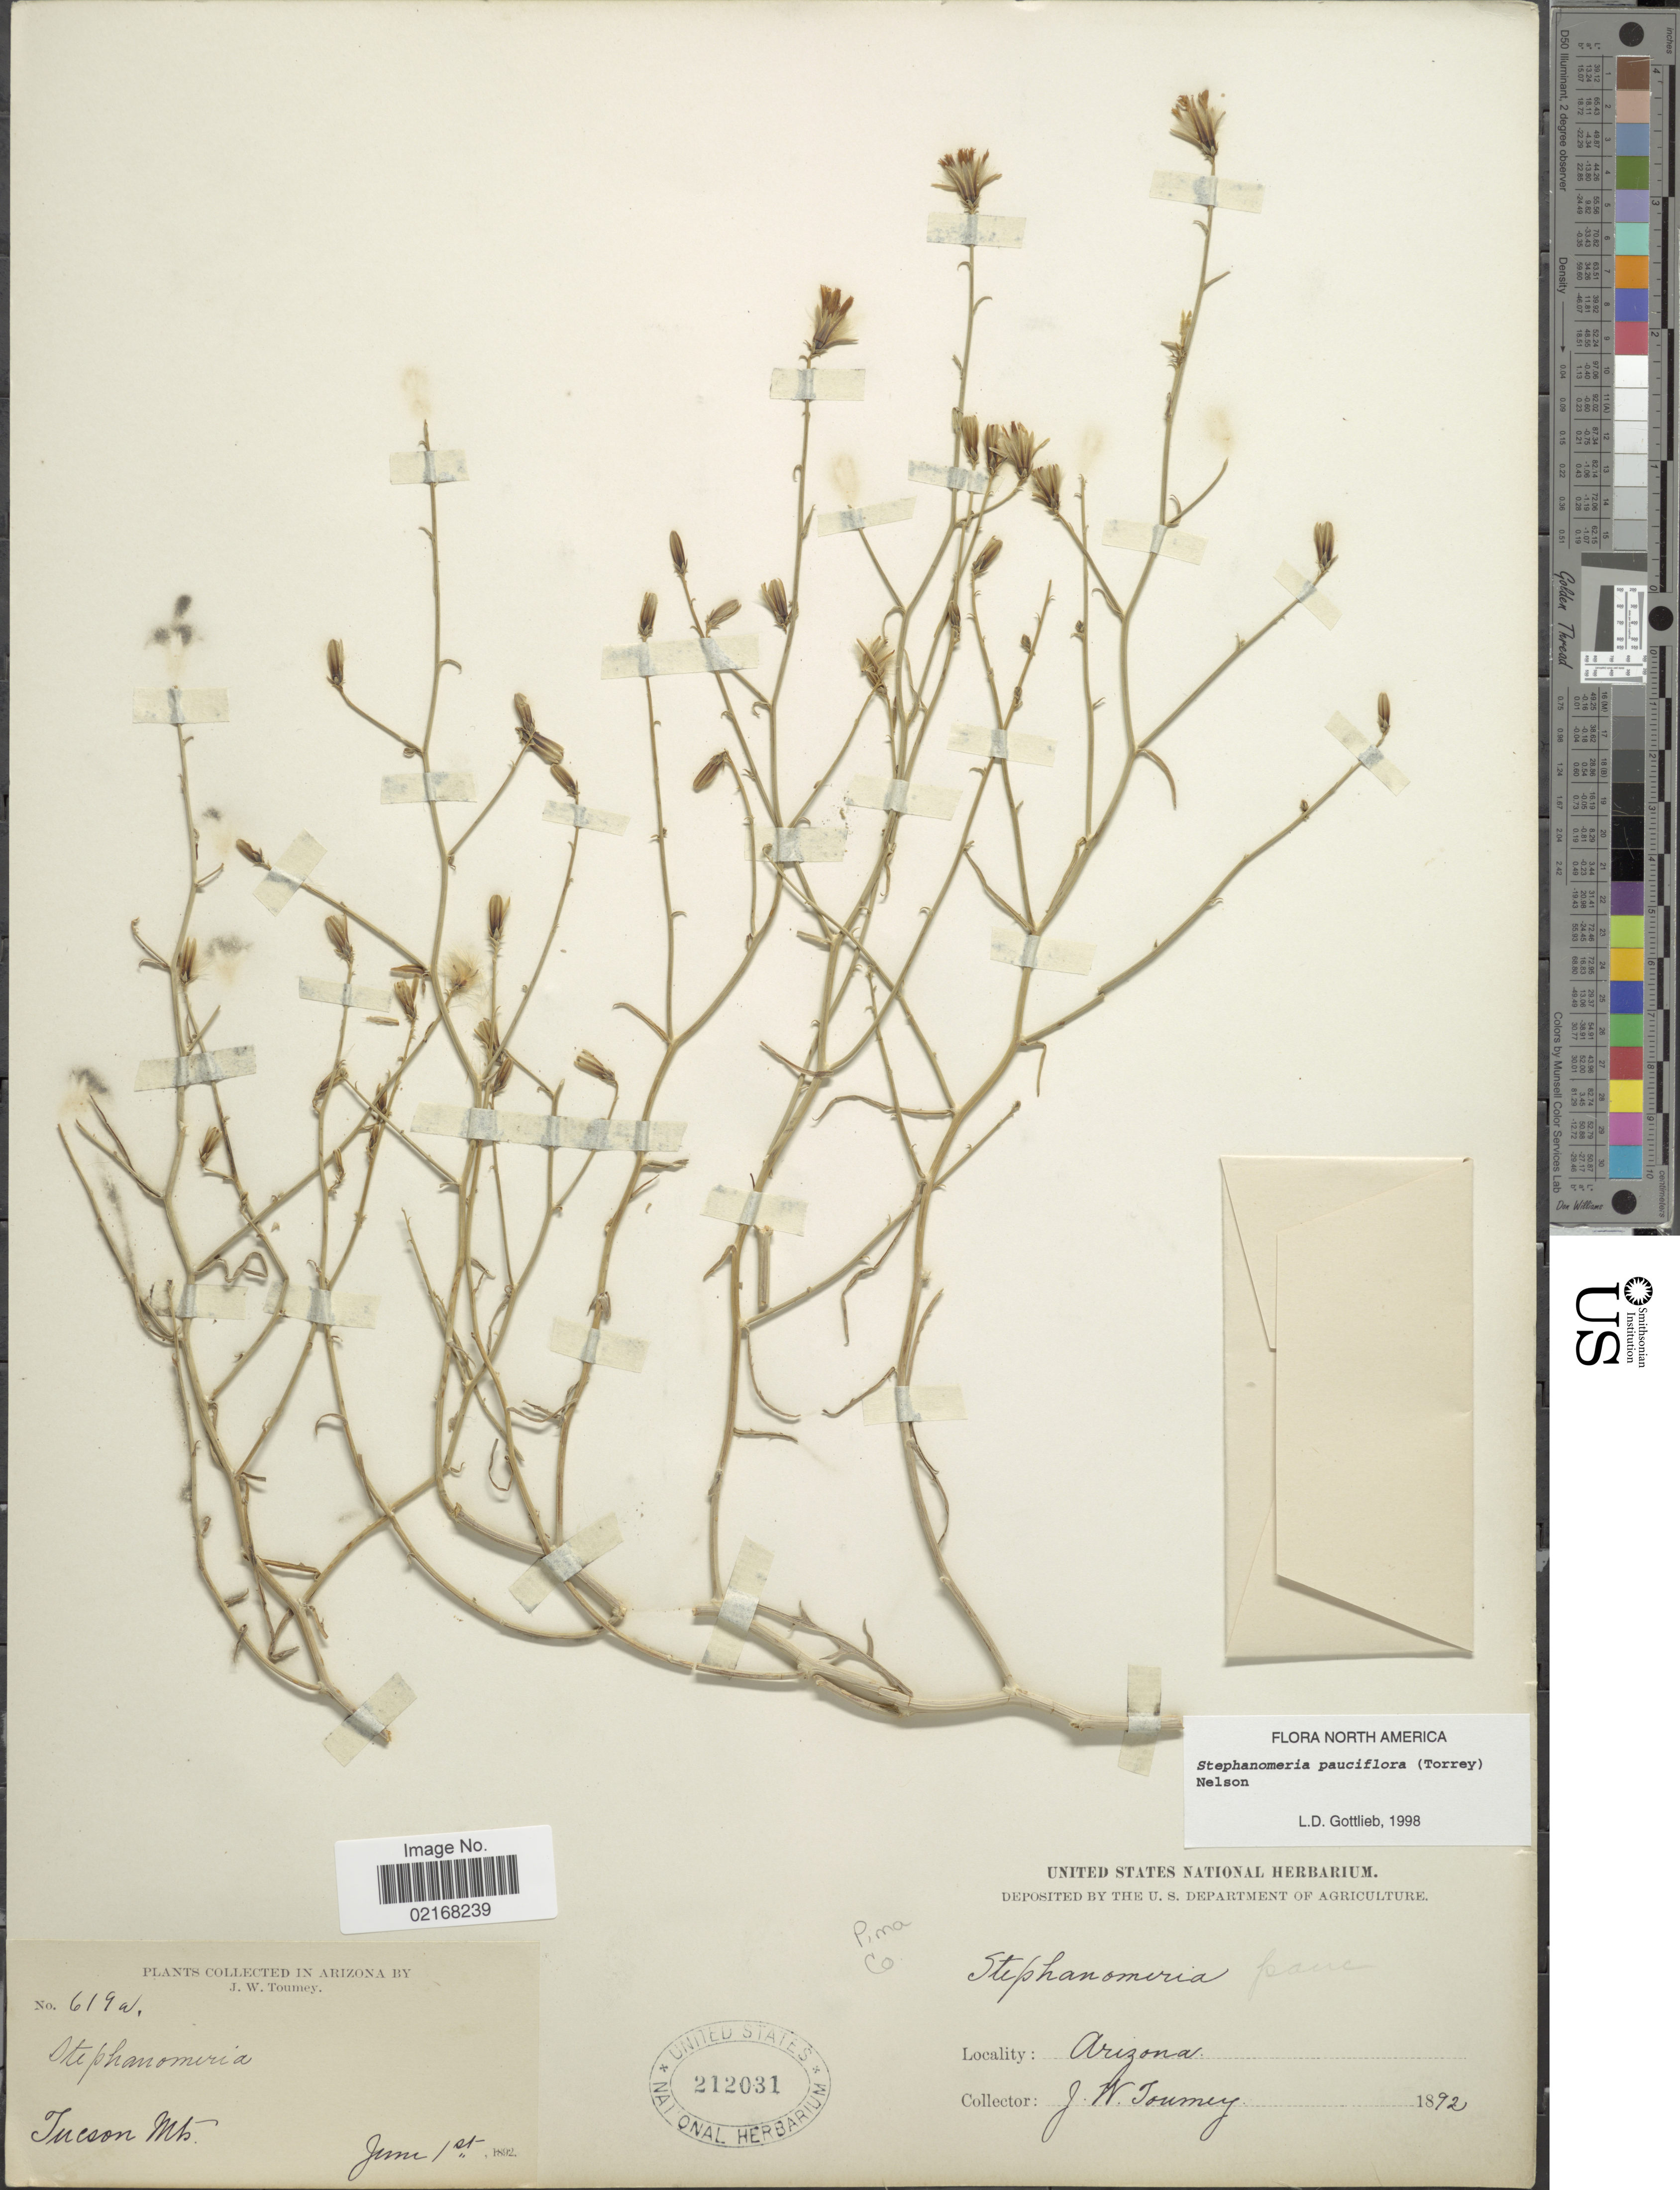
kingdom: Plantae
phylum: Tracheophyta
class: Magnoliopsida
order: Asterales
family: Asteraceae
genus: Stephanomeria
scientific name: Stephanomeria pauciflora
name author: (Torr.) A. Nelson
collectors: J. W. Toumey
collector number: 619a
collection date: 1892-06-01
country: United States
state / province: Arizona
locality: Tucson Mts. Pima Co.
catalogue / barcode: US 212031